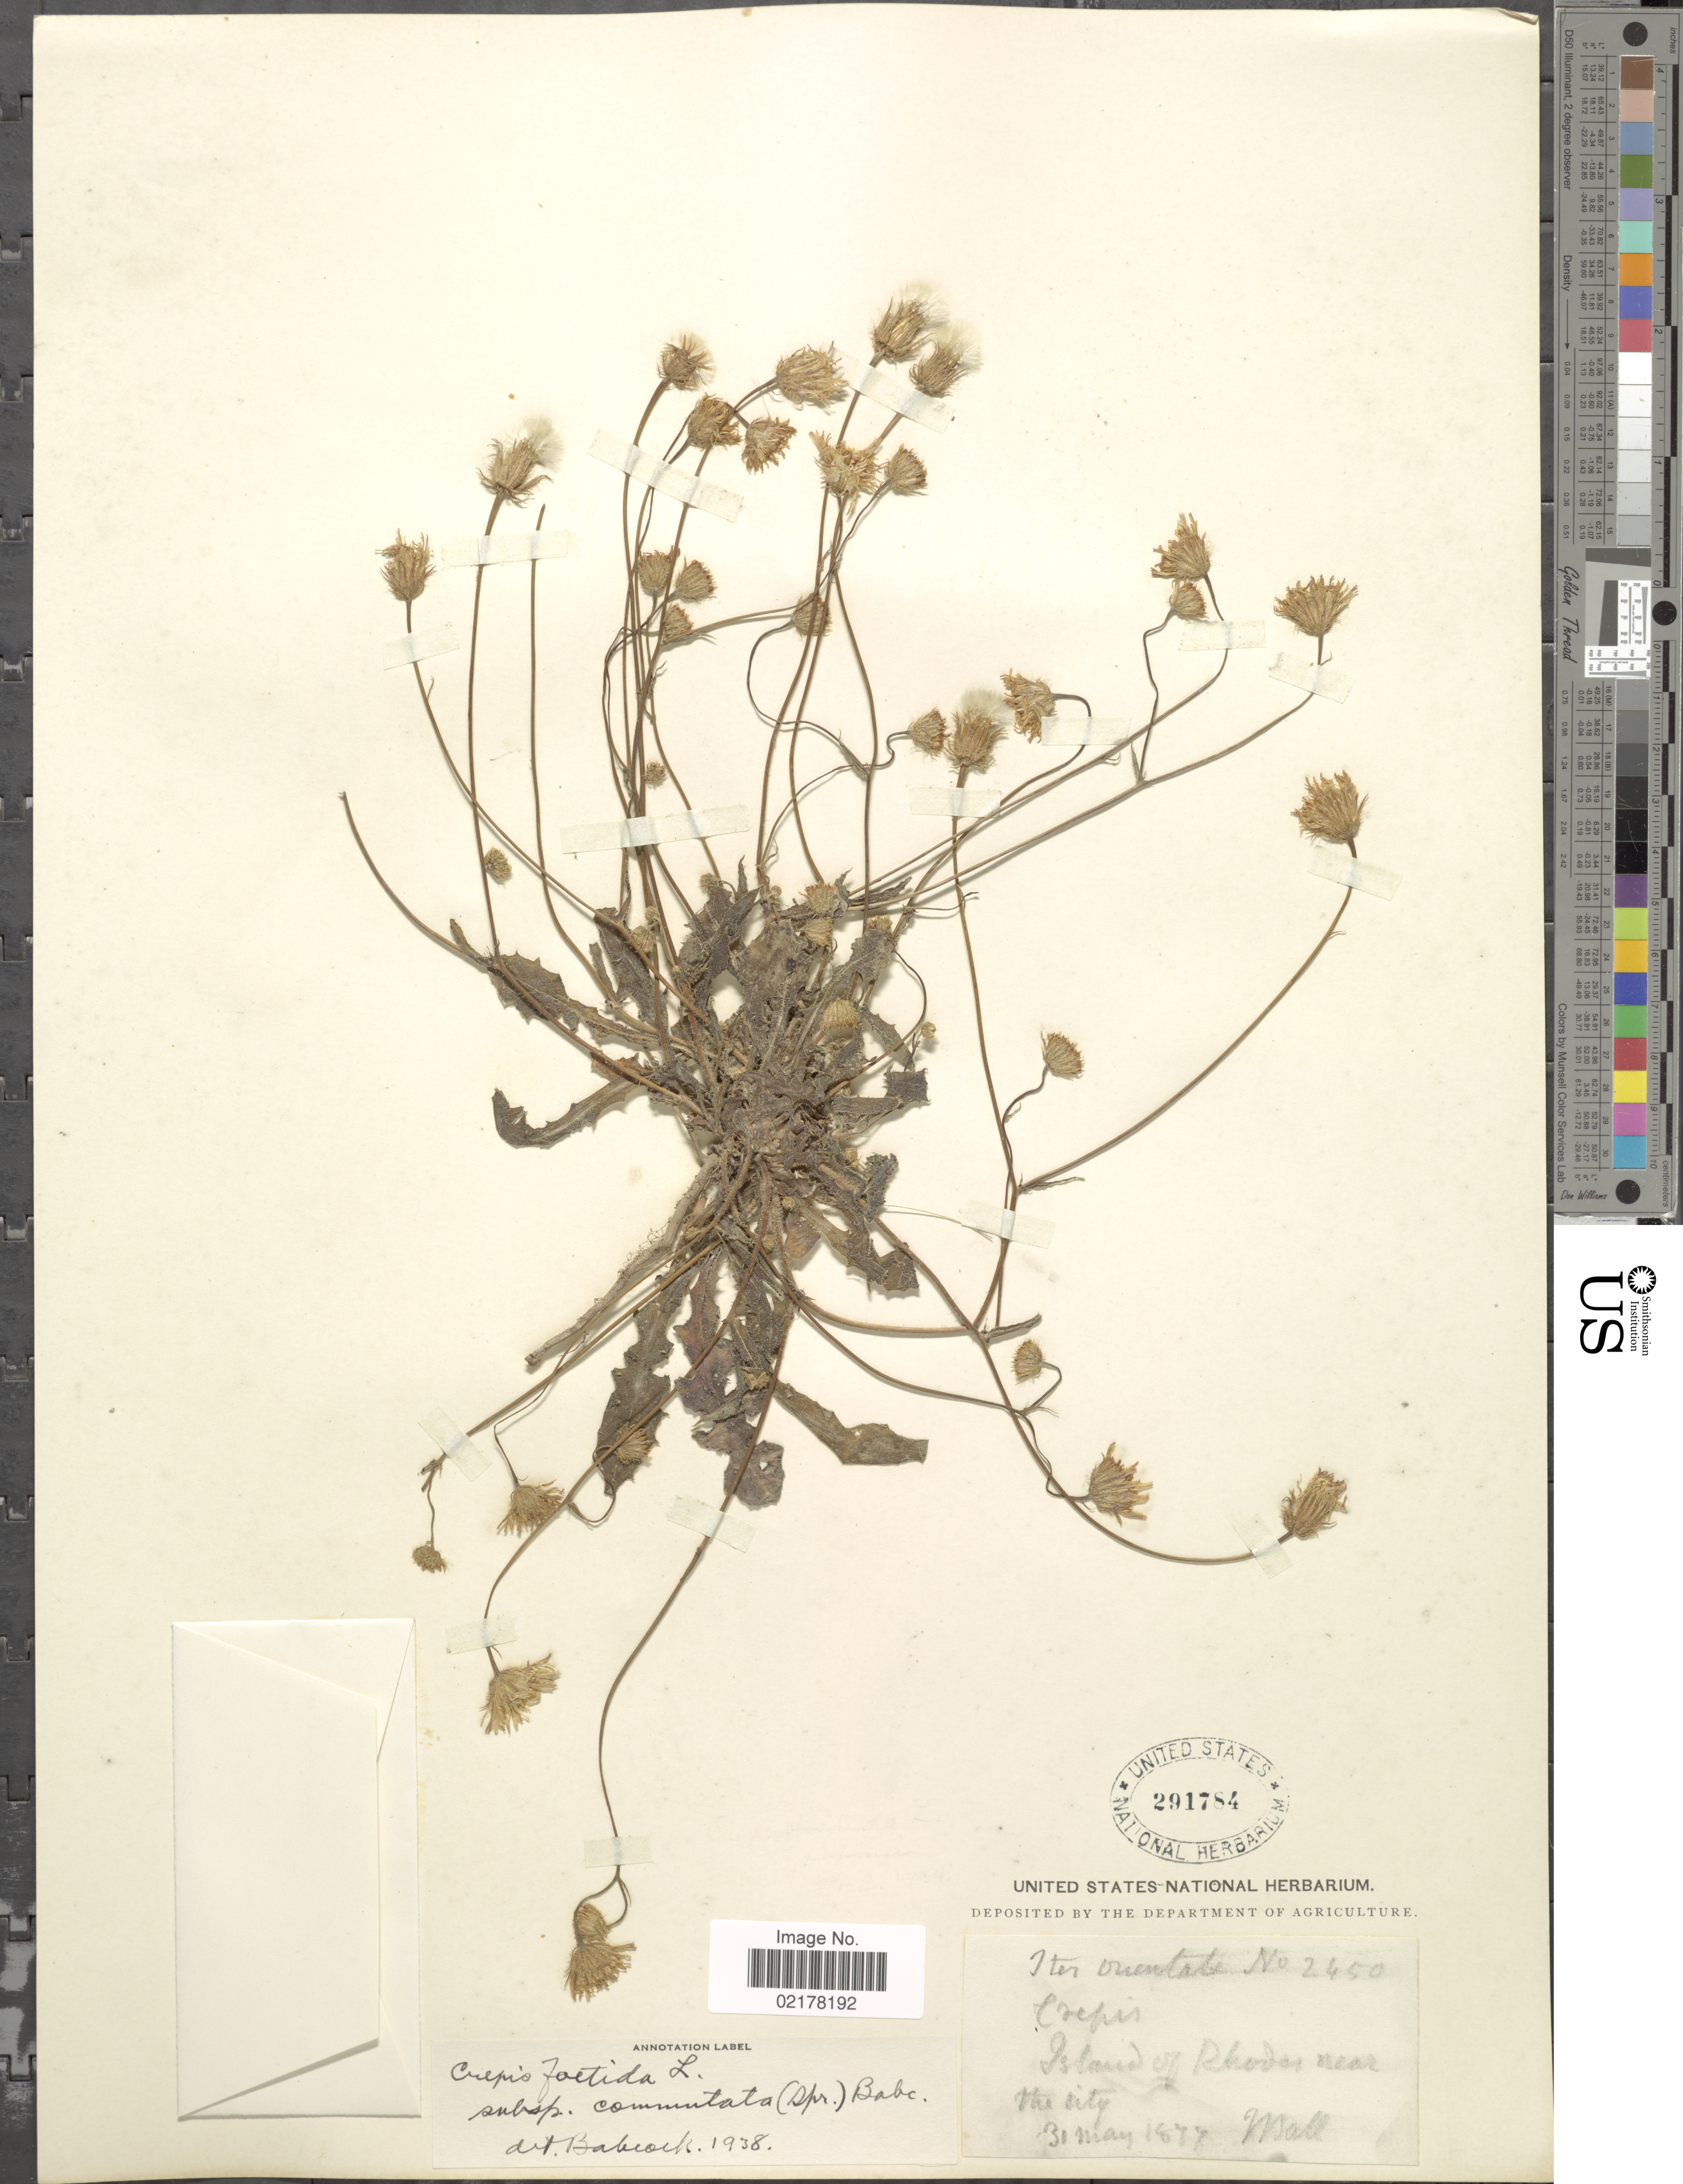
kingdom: Plantae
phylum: Tracheophyta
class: Magnoliopsida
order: Asterales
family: Asteraceae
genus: Crepis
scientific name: Crepis foetida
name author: L.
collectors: J. Ball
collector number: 2450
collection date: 1877-05-31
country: Greece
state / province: South Aegean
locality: Orientale. Island of Rhodes near the city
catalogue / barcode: US 291784